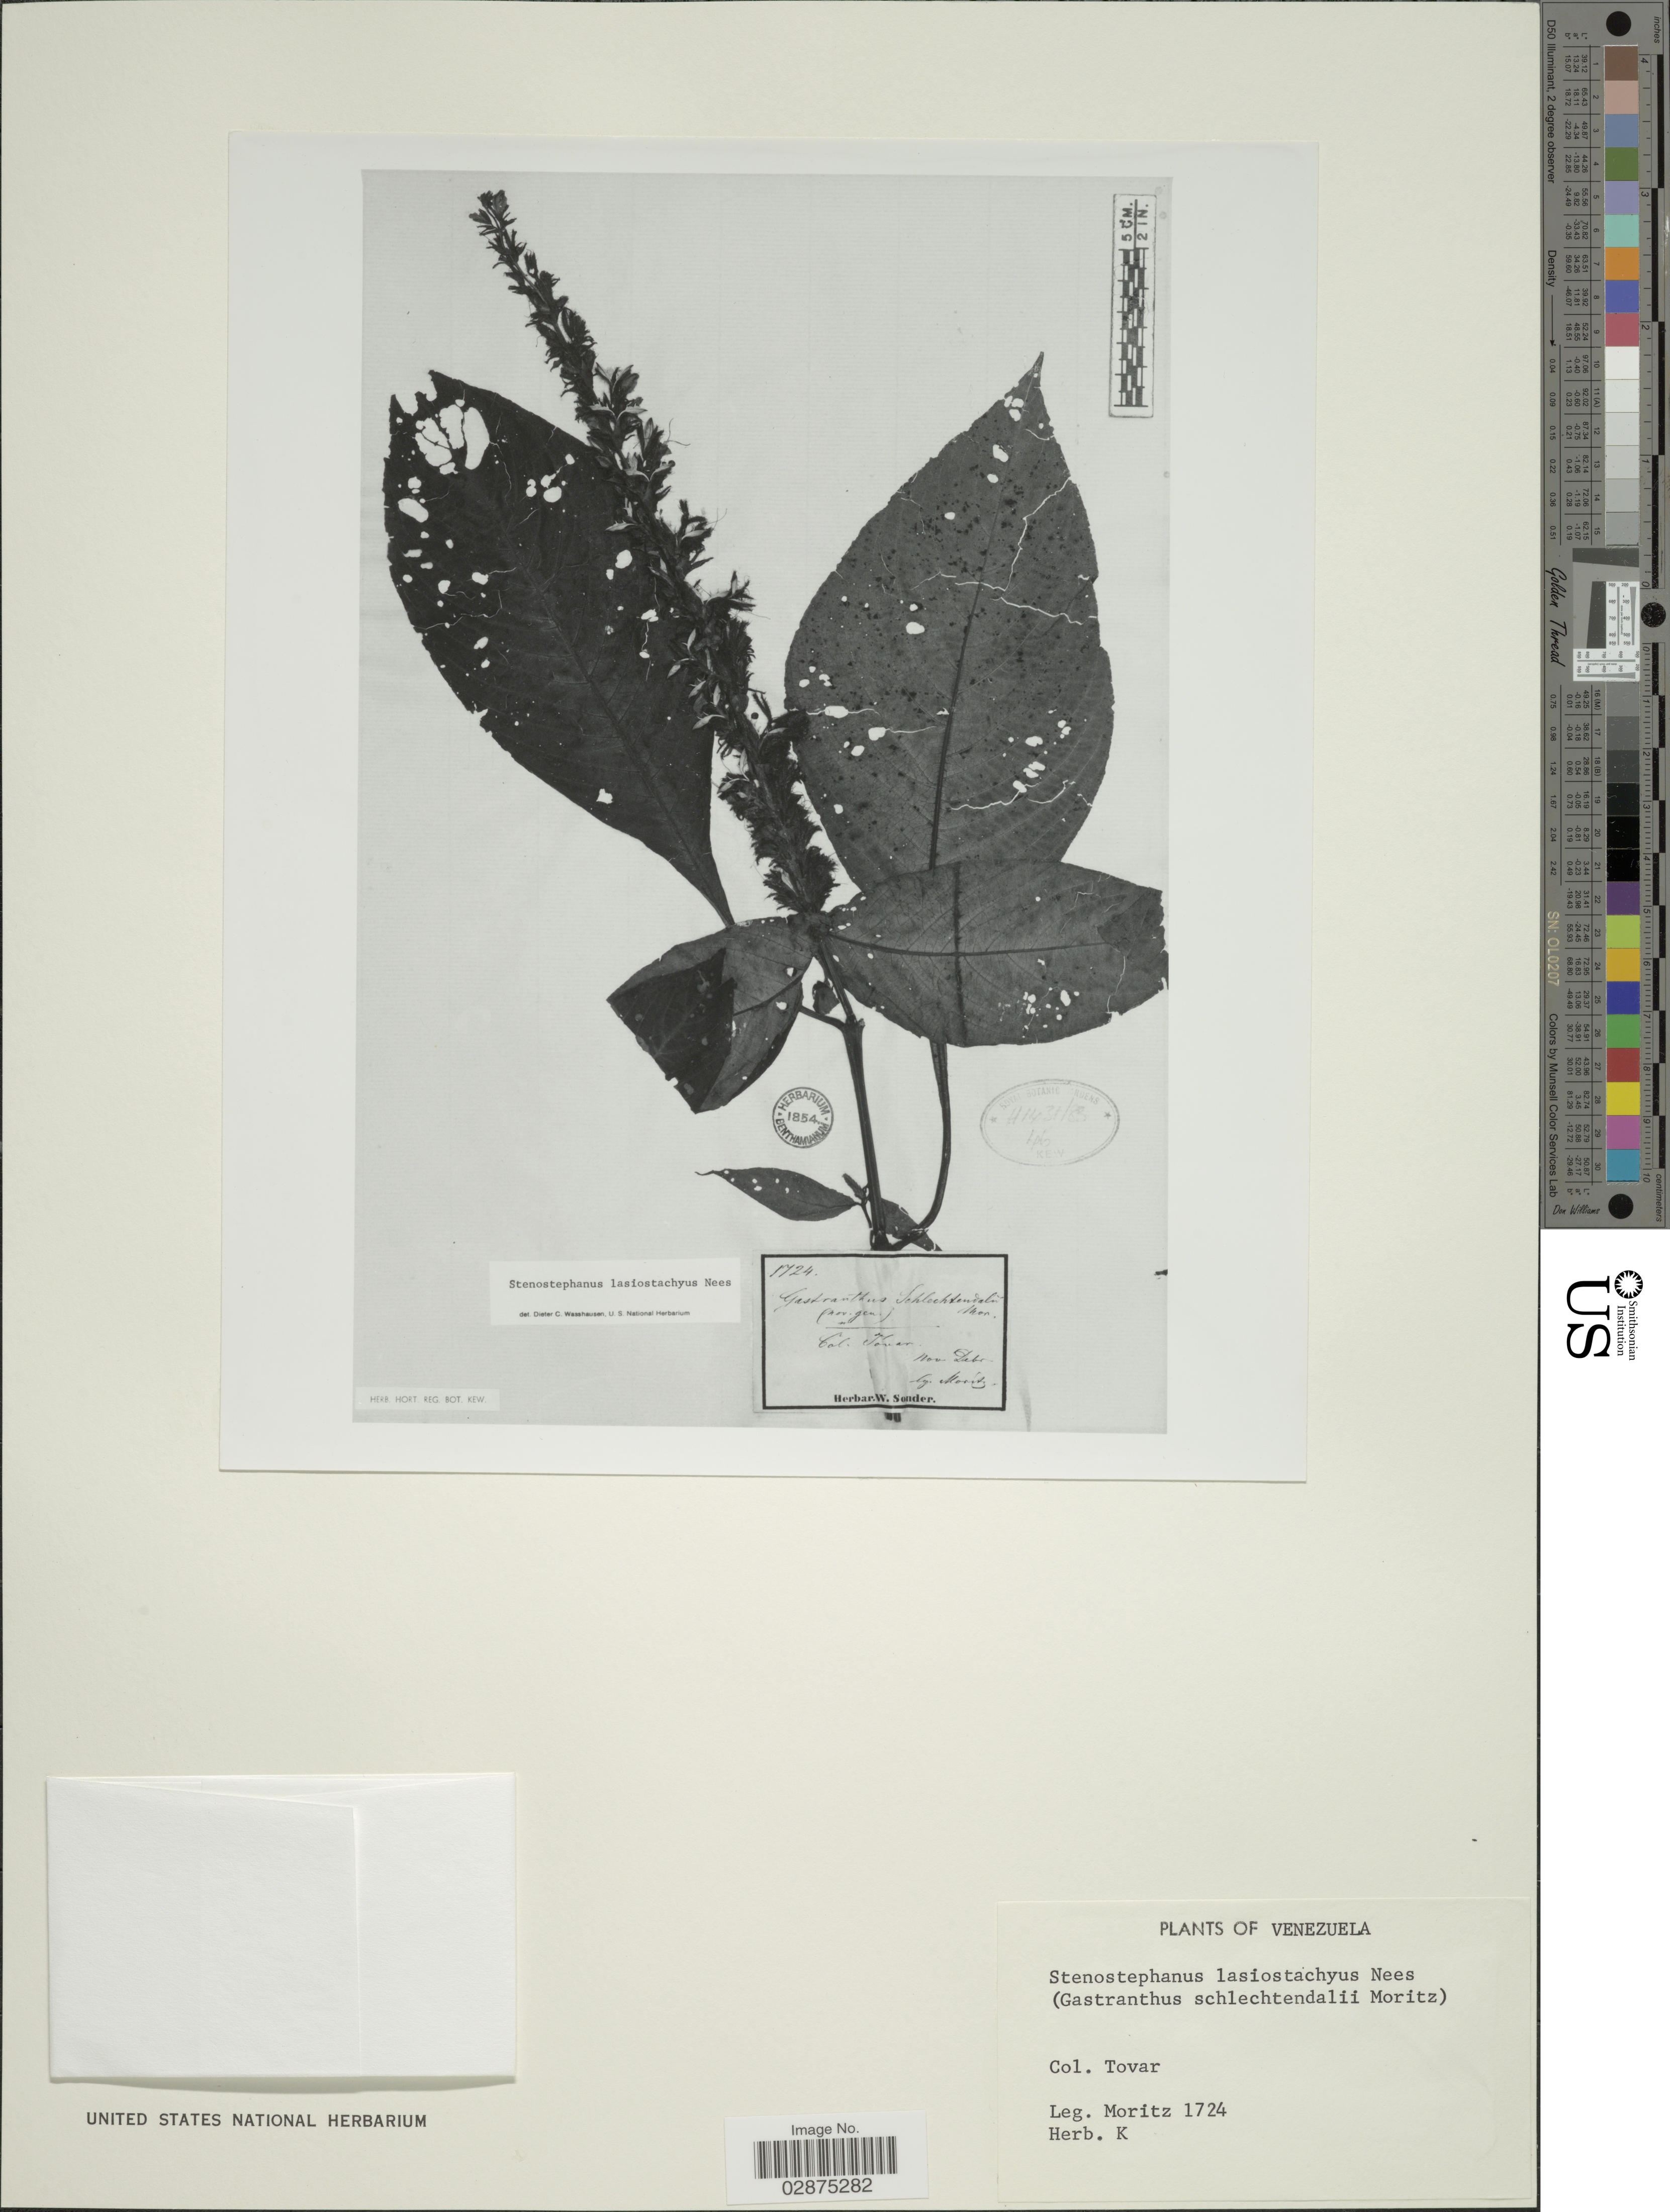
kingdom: Plantae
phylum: Tracheophyta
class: Magnoliopsida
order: Lamiales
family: Acanthaceae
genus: Stenostephanus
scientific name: Stenostephanus lasiostachyus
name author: Nees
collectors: Moritz, --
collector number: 1724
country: Venezuela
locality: Col. Tovar.